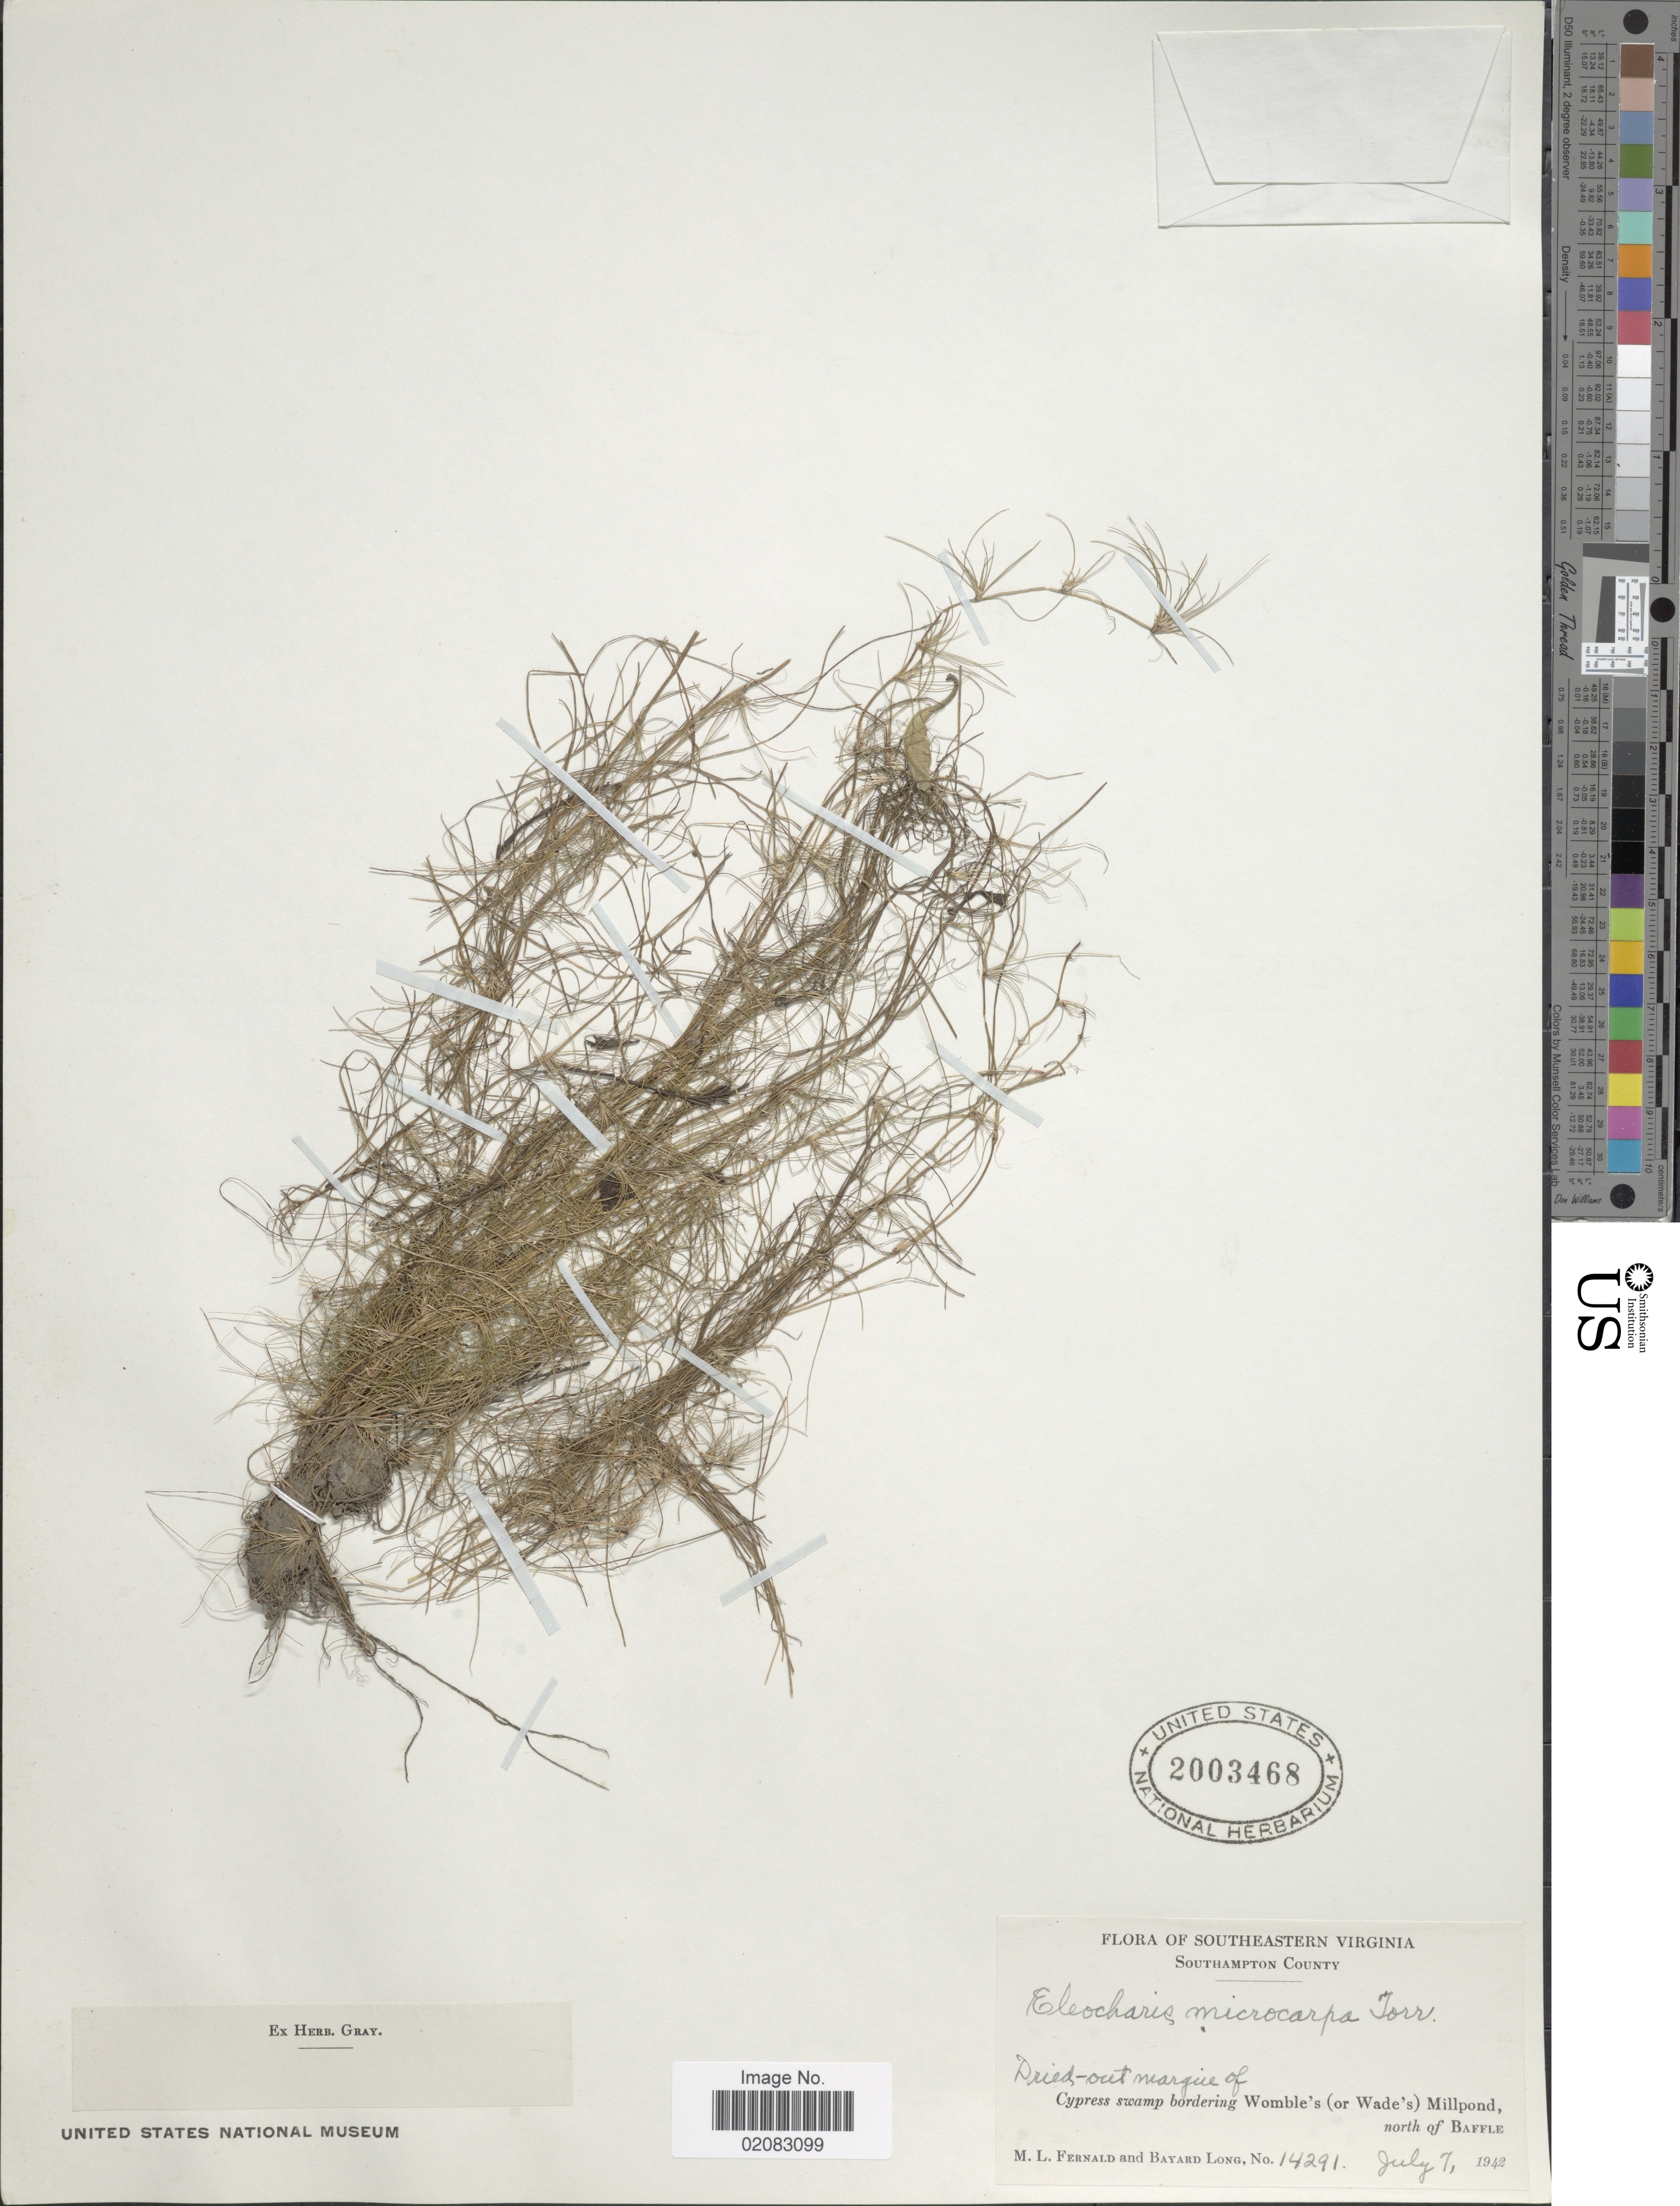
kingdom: Plantae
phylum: Tracheophyta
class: Liliopsida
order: Poales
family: Cyperaceae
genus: Eleocharis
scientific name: Eleocharis microcarpa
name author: Torr.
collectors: M. L. Fernald & B. Long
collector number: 14291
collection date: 1942-07-07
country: United States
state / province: Virginia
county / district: Southampton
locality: Southeastern Virginia, Southampton County, Dried-out margin of Cypress swamp bordering Womble's (or Wade's) Millpond, north of Baffle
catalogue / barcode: US 2003468